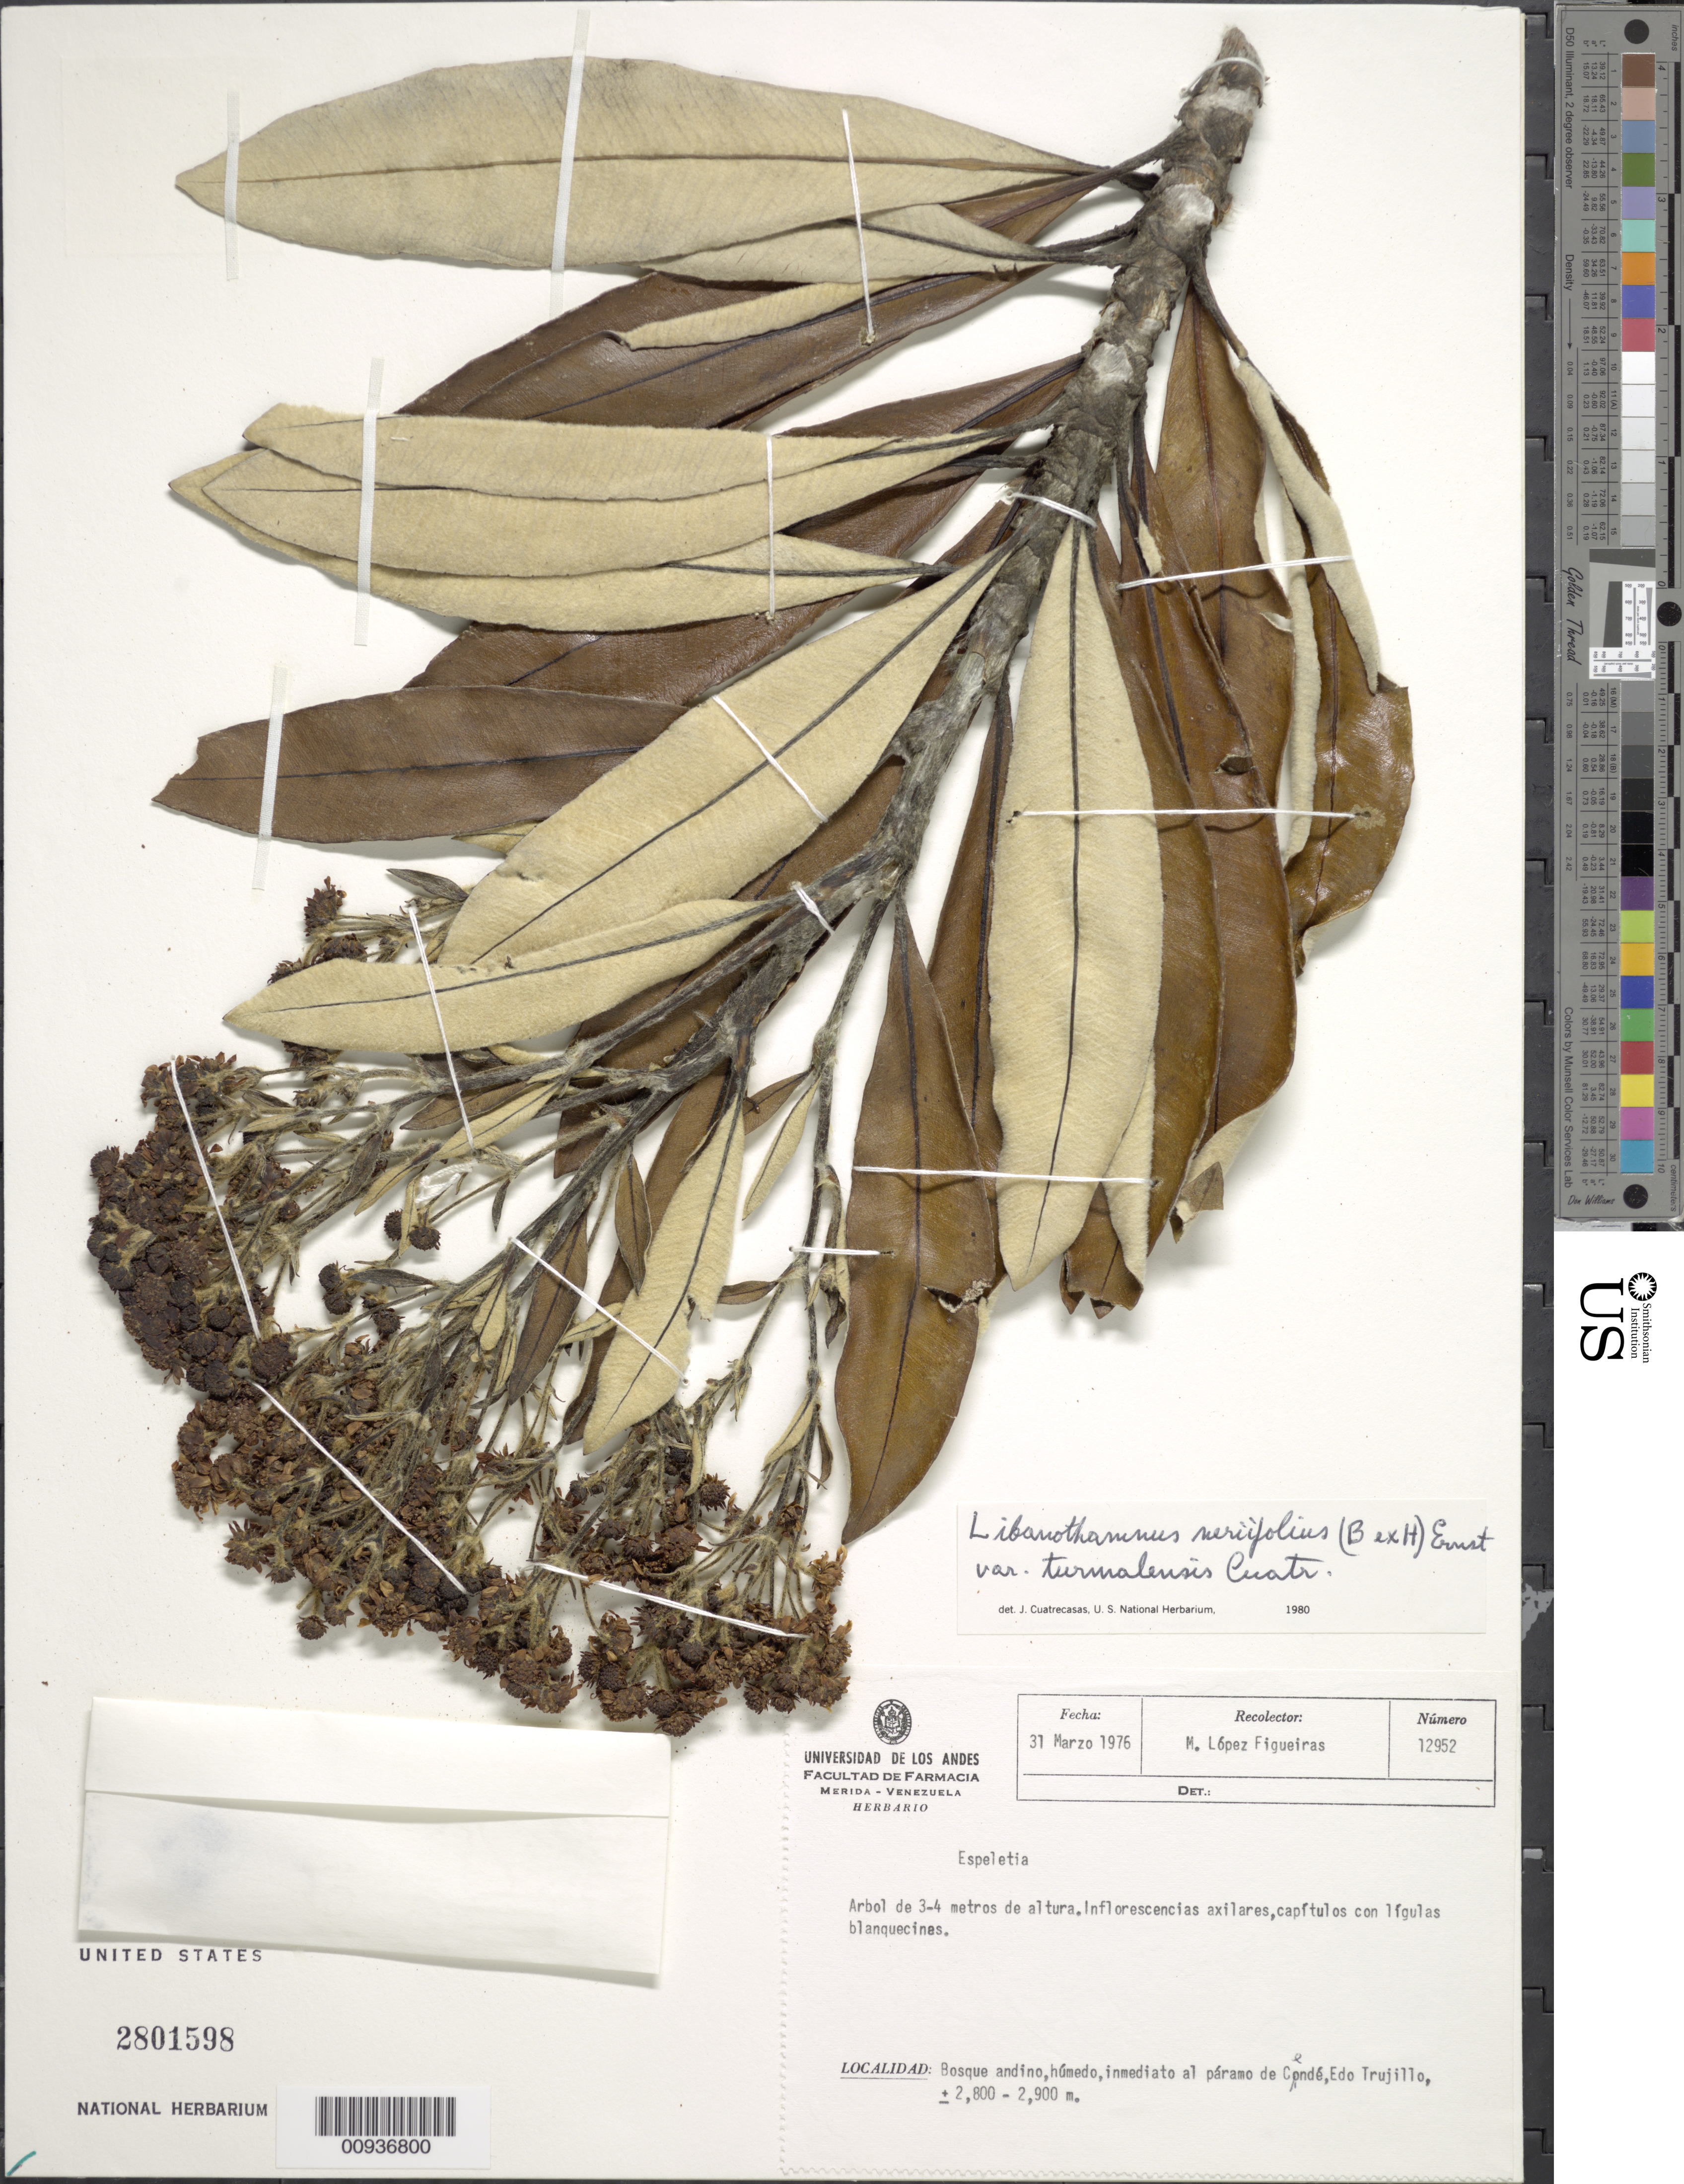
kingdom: Plantae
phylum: Tracheophyta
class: Magnoliopsida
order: Asterales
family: Asteraceae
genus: Libanothamnus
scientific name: Libanothamnus neriifolius var. turmalensis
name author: Cuatrec.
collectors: M. López Figueiras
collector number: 12952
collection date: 1976-03-31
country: Venezuela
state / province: Trujillo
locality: Bosque andino, húmedo, inmediato al Páramo de Cendé.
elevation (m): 2800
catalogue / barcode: US 2801598